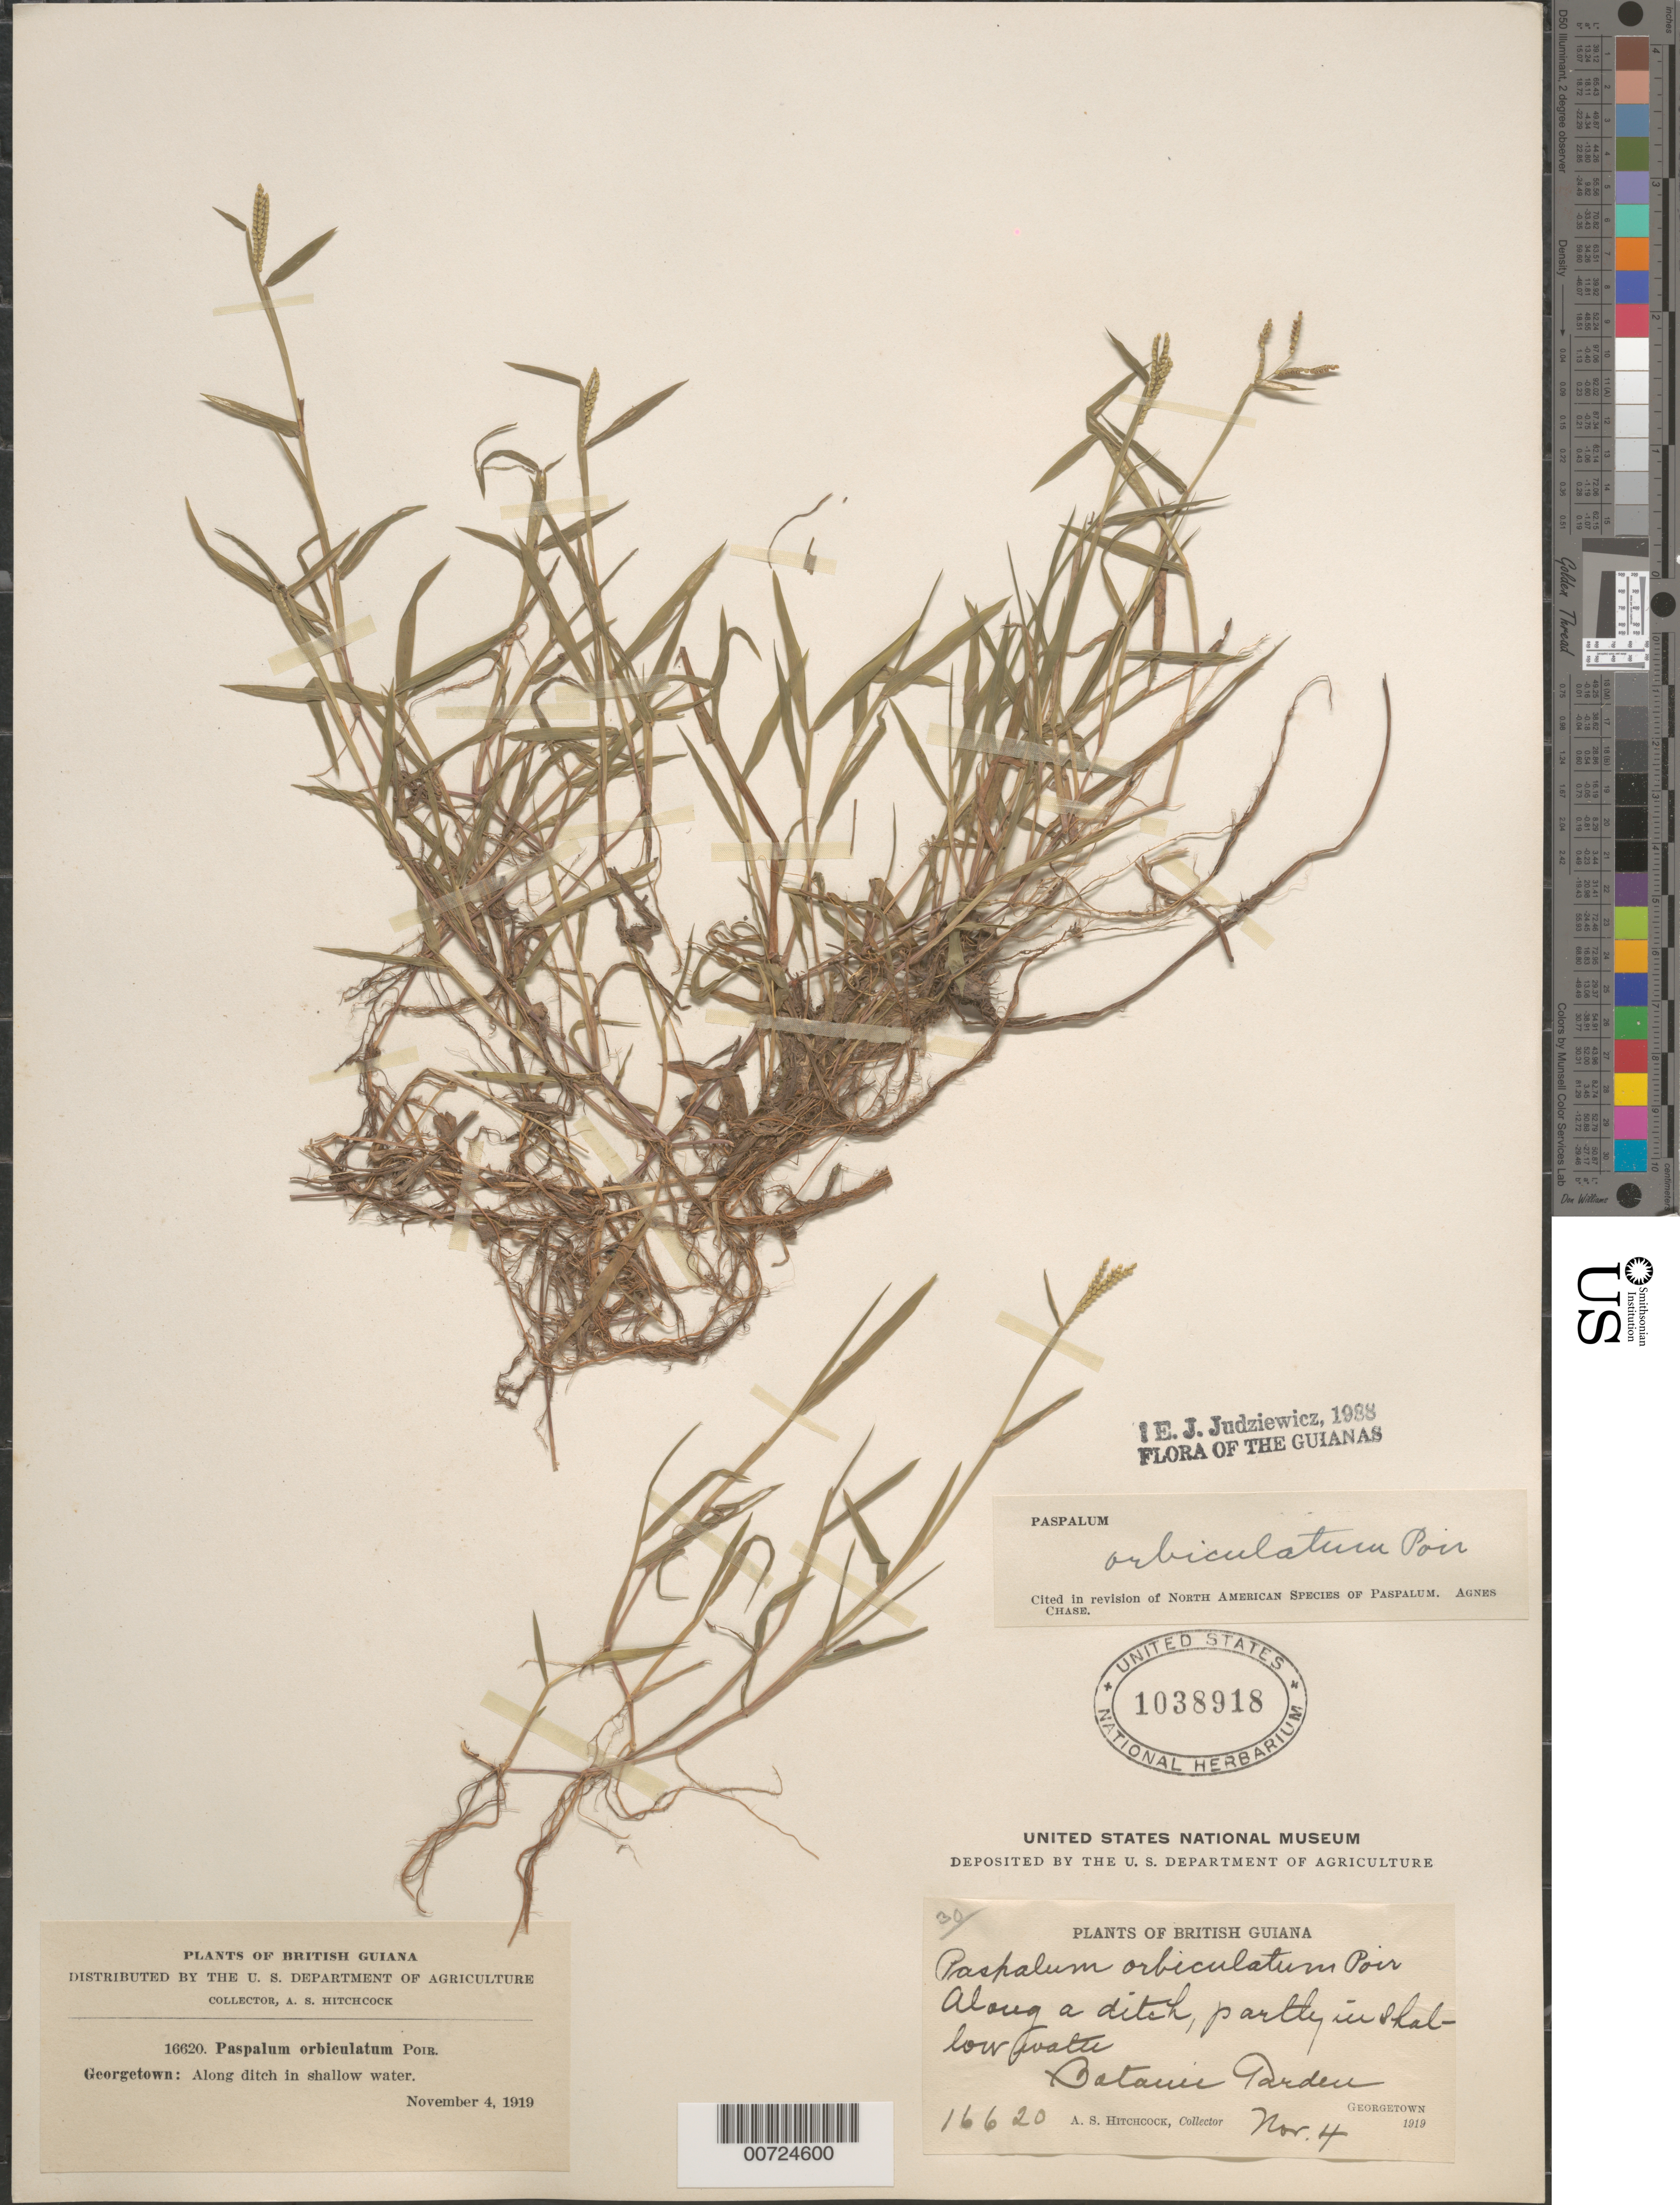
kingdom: Plantae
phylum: Tracheophyta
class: Liliopsida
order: Poales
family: Poaceae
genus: Paspalum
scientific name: Paspalum orbiculatum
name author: Poir.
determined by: Judziewicz, E. J.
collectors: A. S. Hitchcock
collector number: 16620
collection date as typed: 4-Nov-19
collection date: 1919-11-04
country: Guyana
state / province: Demerara-Mahaica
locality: Georgetown, Botanic Gardens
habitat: Along ditch (called "ant-bush"), partly shallow water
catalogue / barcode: US 1038918